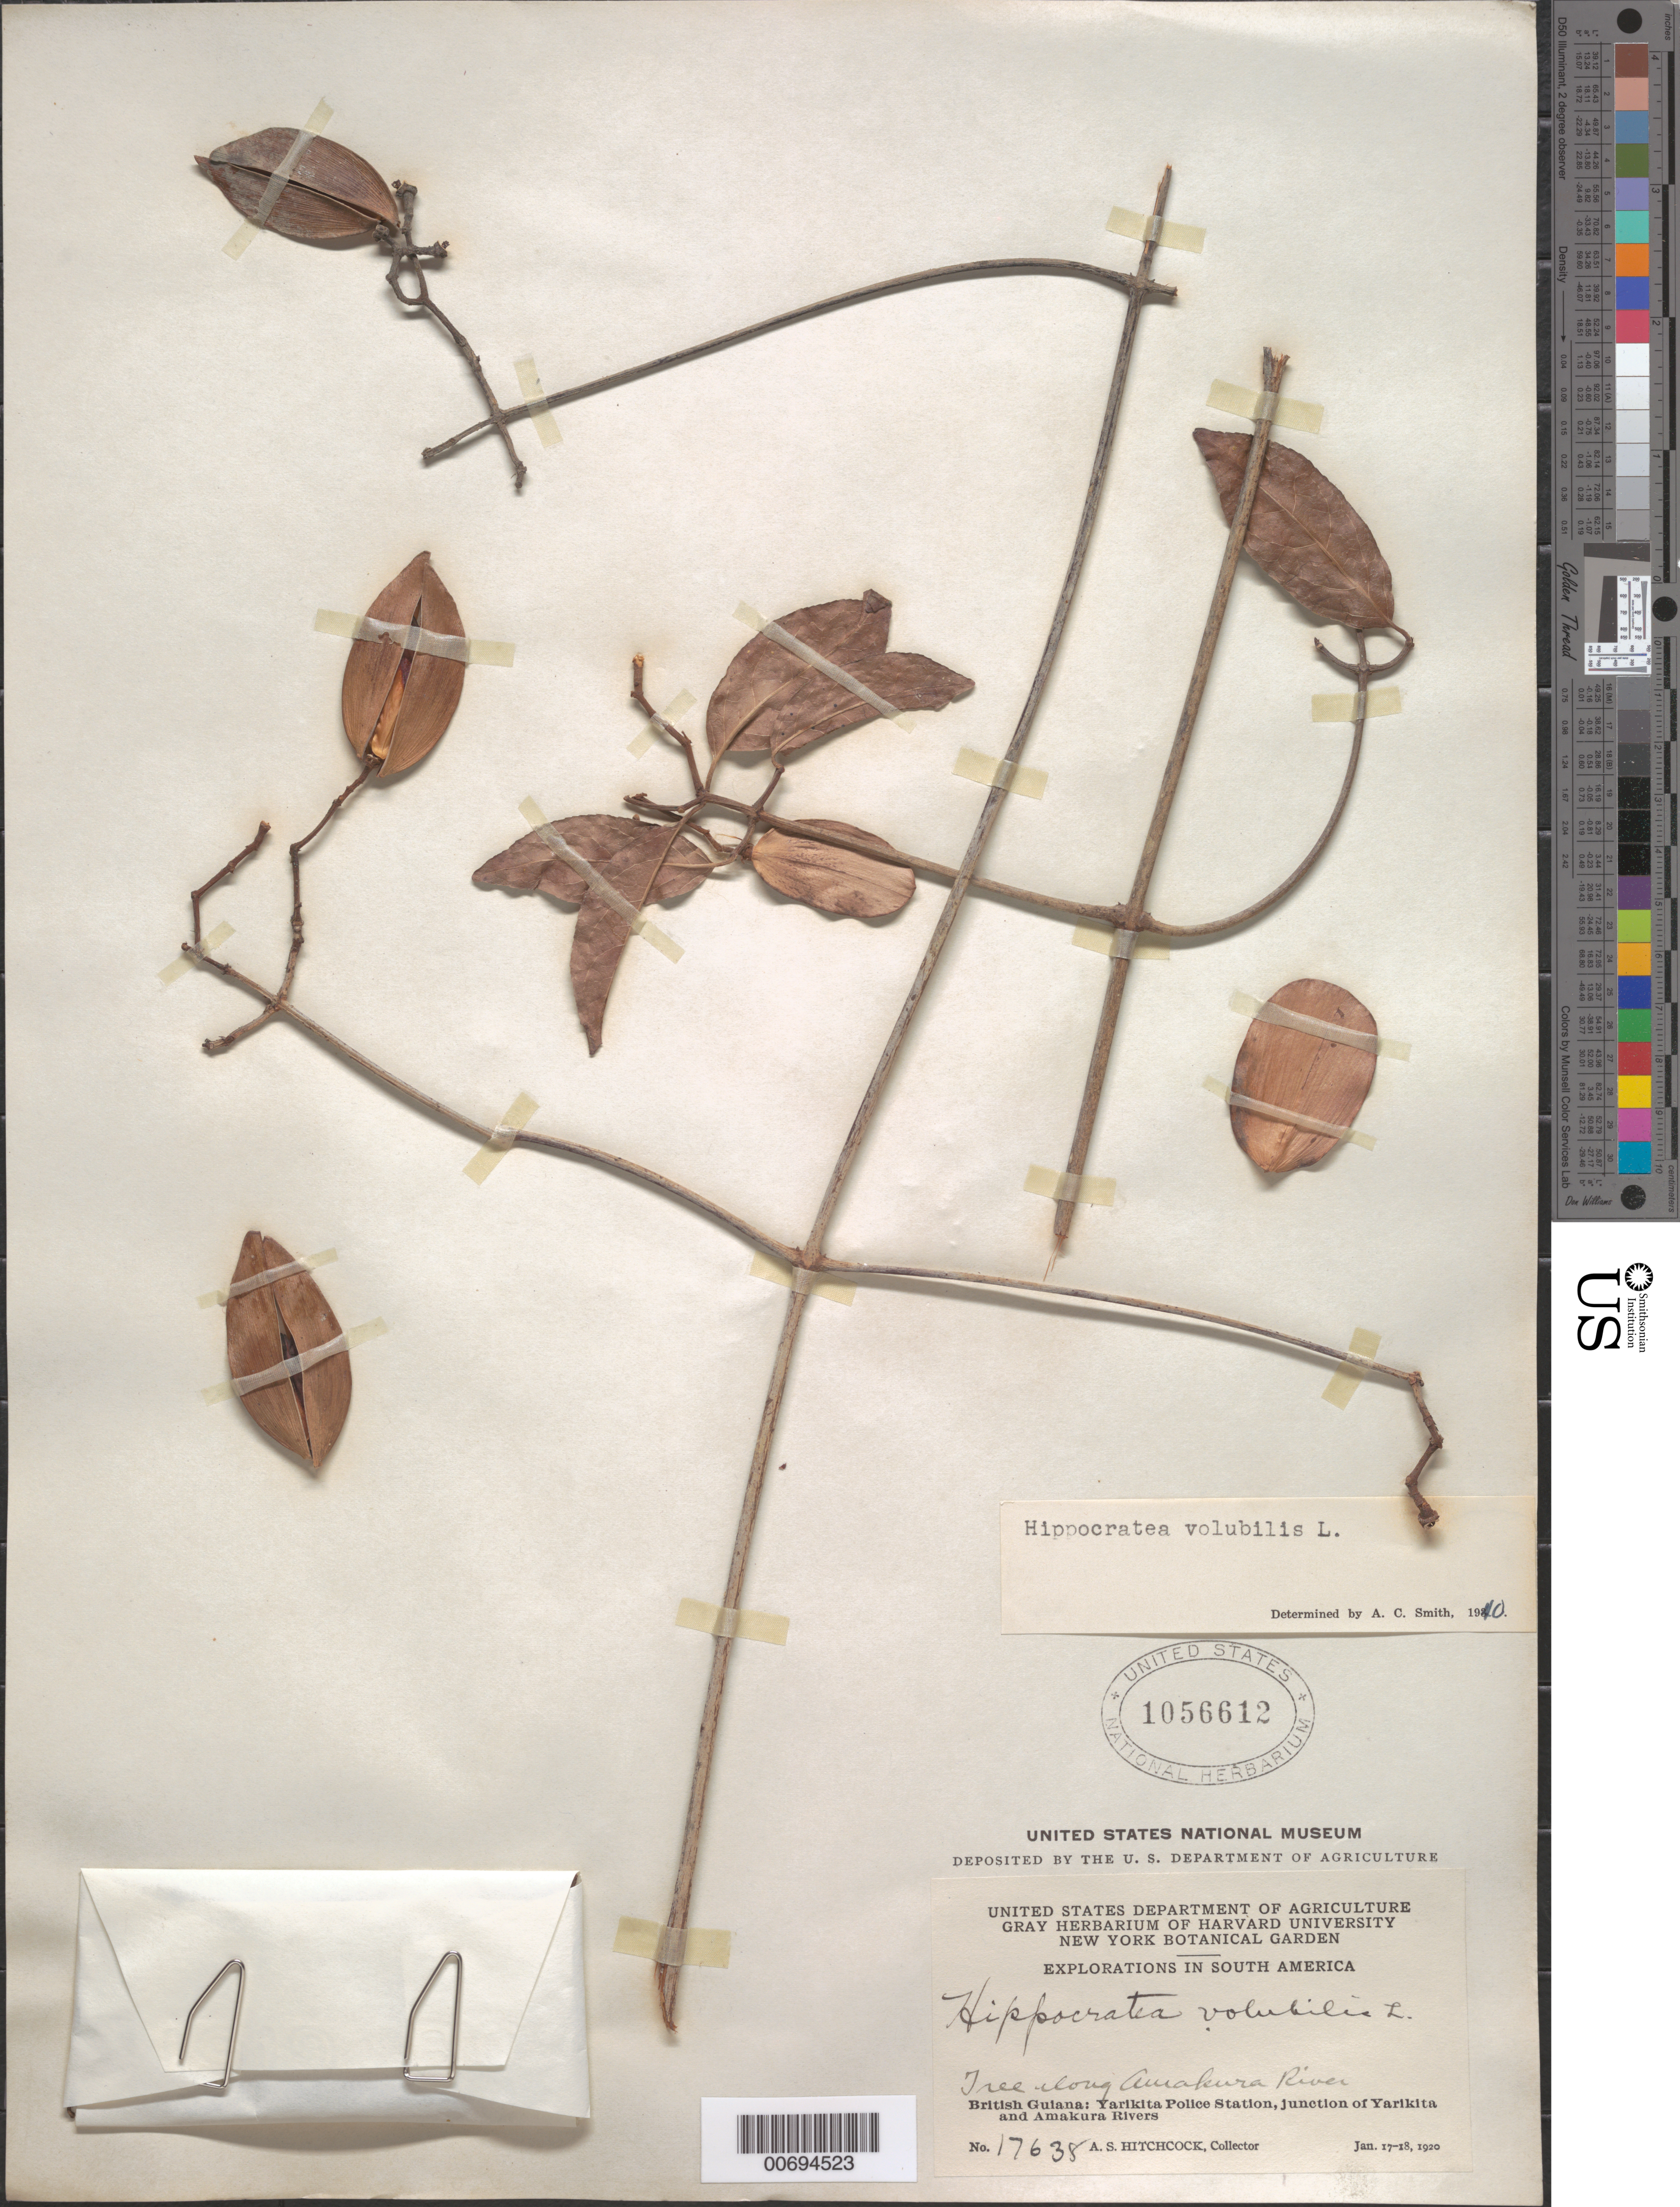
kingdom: Plantae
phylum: Tracheophyta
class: Magnoliopsida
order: Celastrales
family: Celastraceae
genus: Hippocratea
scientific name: Hippocratea volubilis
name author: L.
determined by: Smith, A. C.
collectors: A. S. Hitchcock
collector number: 17638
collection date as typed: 17-Jan-20 to 18-Jan-20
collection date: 1920-01-17/1920-01-18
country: Guyana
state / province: Barima-Waini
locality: Yarikita Police Sta., junct. of Yarikita & Amakura Rivers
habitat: Along river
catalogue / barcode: US 1056612